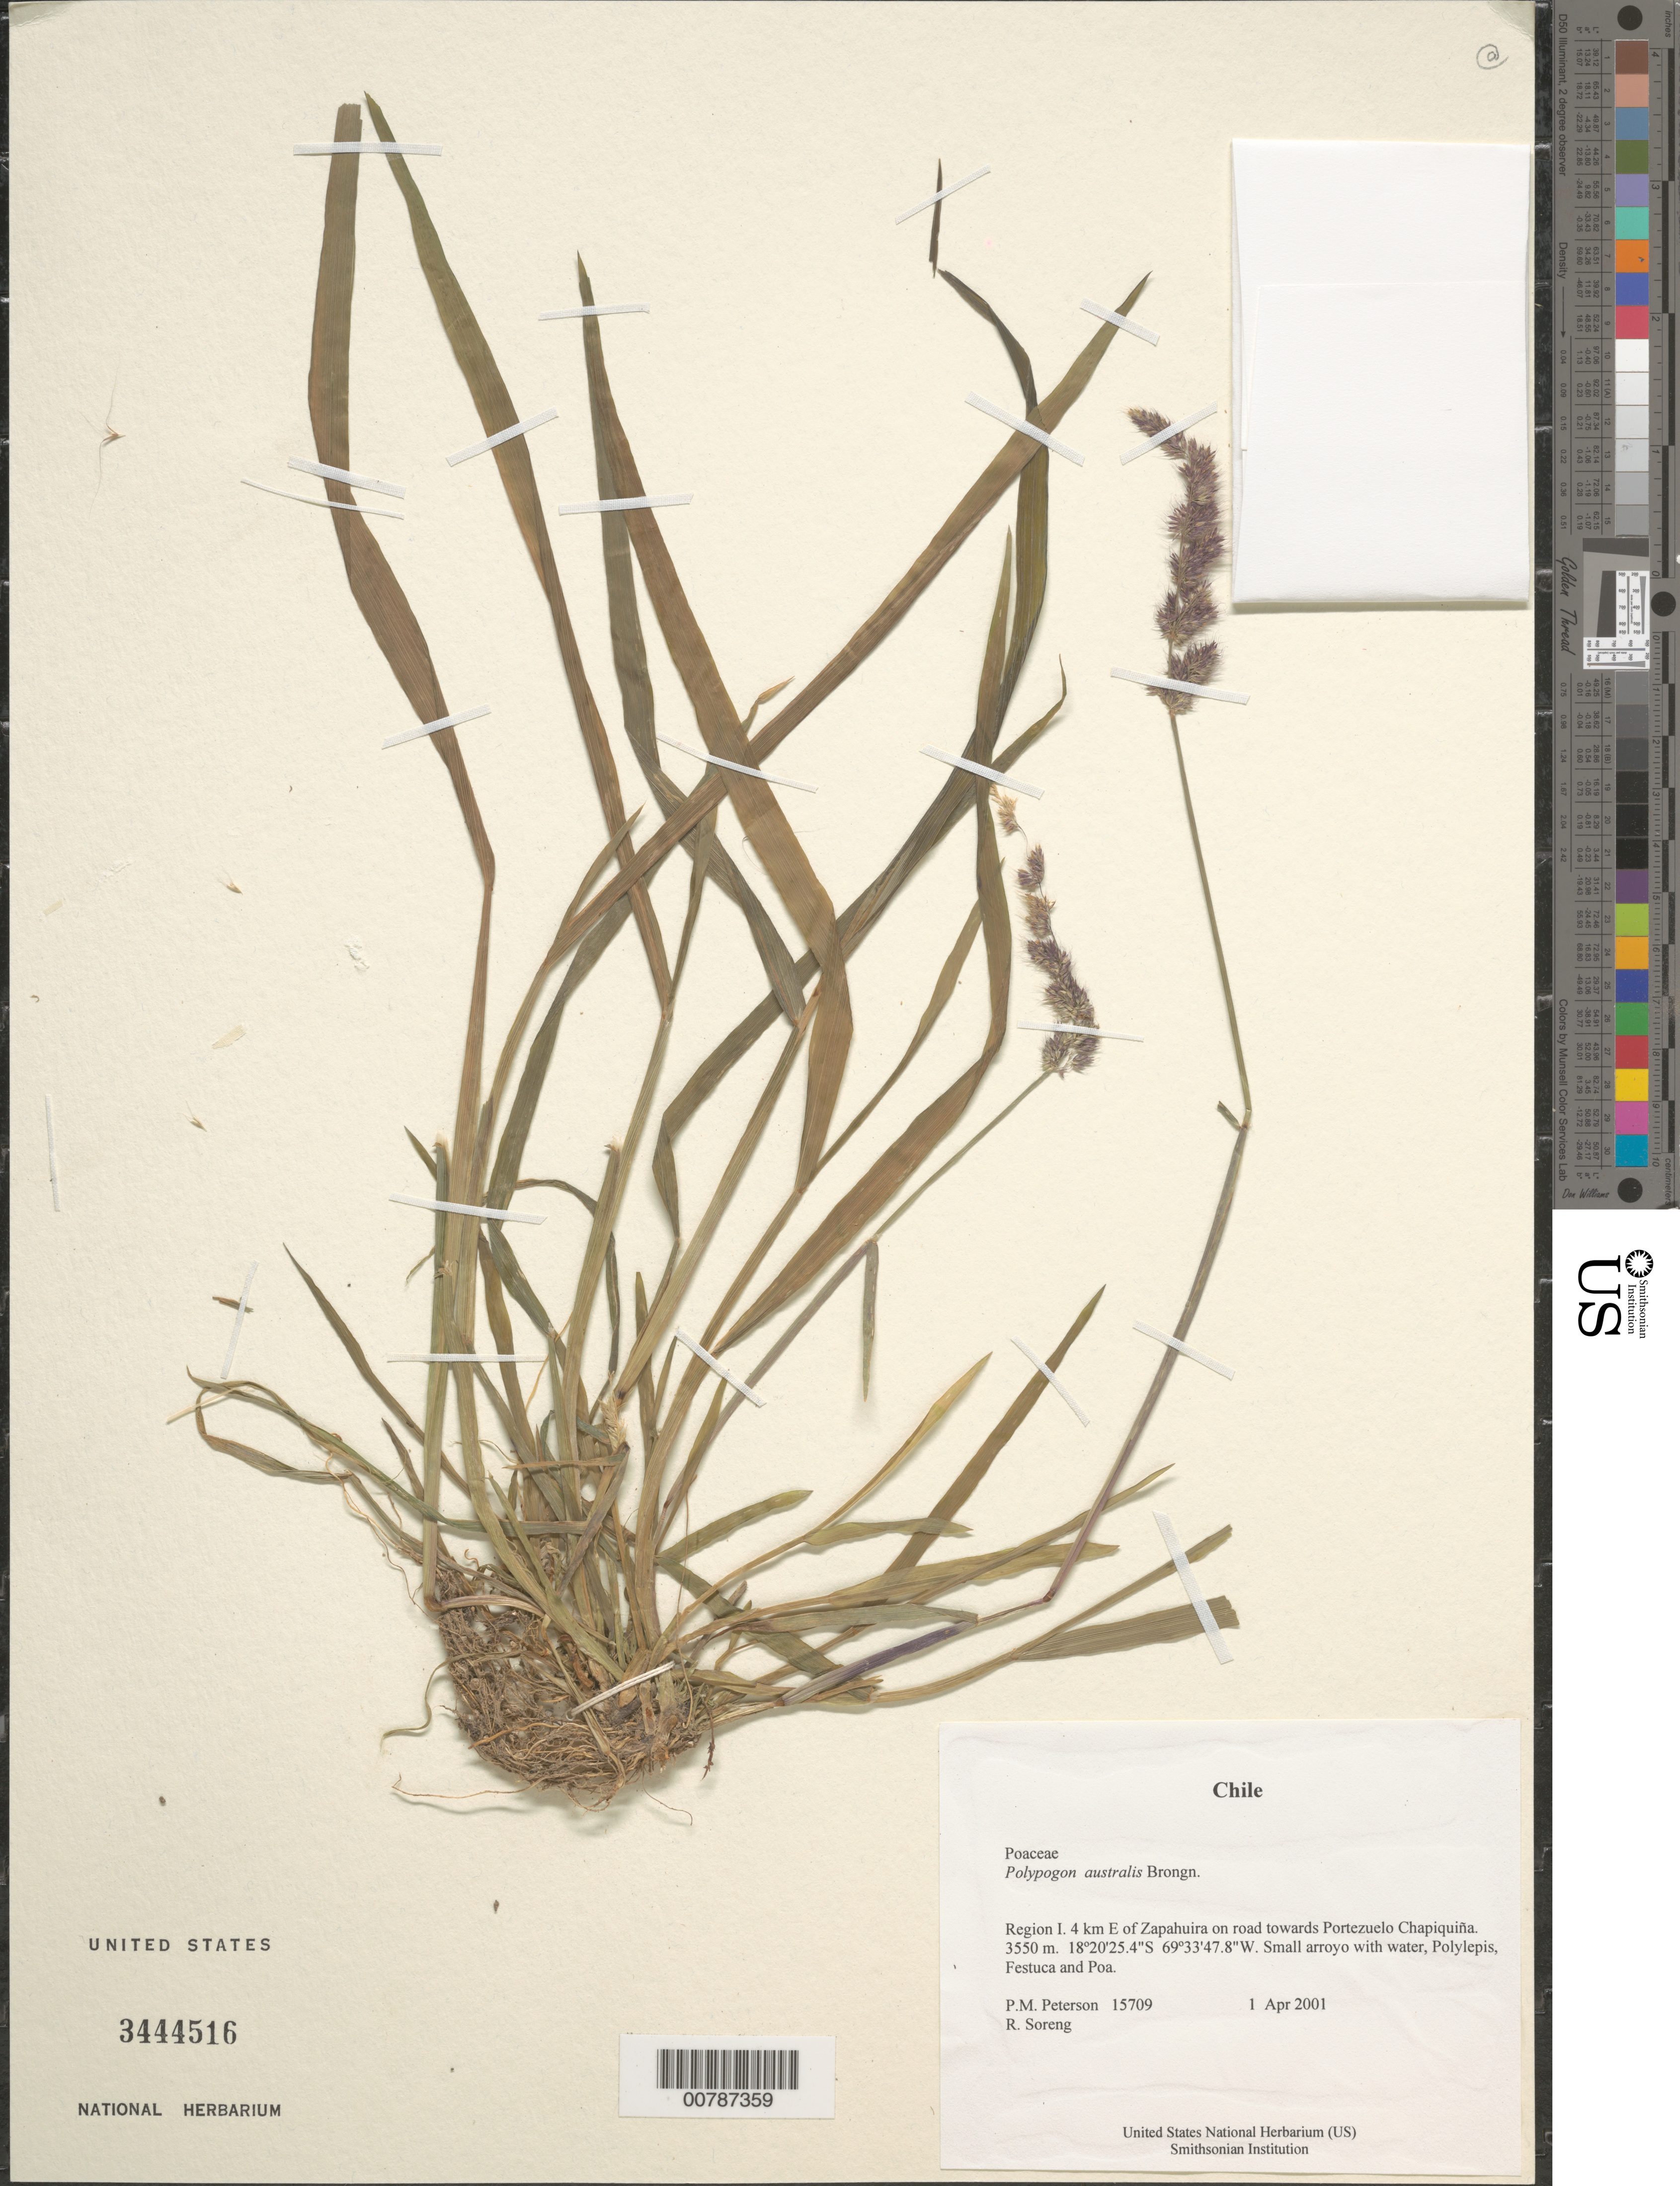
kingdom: Plantae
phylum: Tracheophyta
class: Liliopsida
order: Poales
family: Poaceae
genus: Polypogon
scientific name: Polypogon australis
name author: Brongn.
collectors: P. M. Peterson & R. J. Soreng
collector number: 15709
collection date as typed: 01 Apr 2001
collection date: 2001-04-01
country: Chile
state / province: Tarapacá (I)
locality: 4 km E of Zapahuira on road towards Portezuelo Chapiquiña.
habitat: Small arroyo with water, Polylepis, Festuca and Poa.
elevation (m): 3550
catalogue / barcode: US 3444516